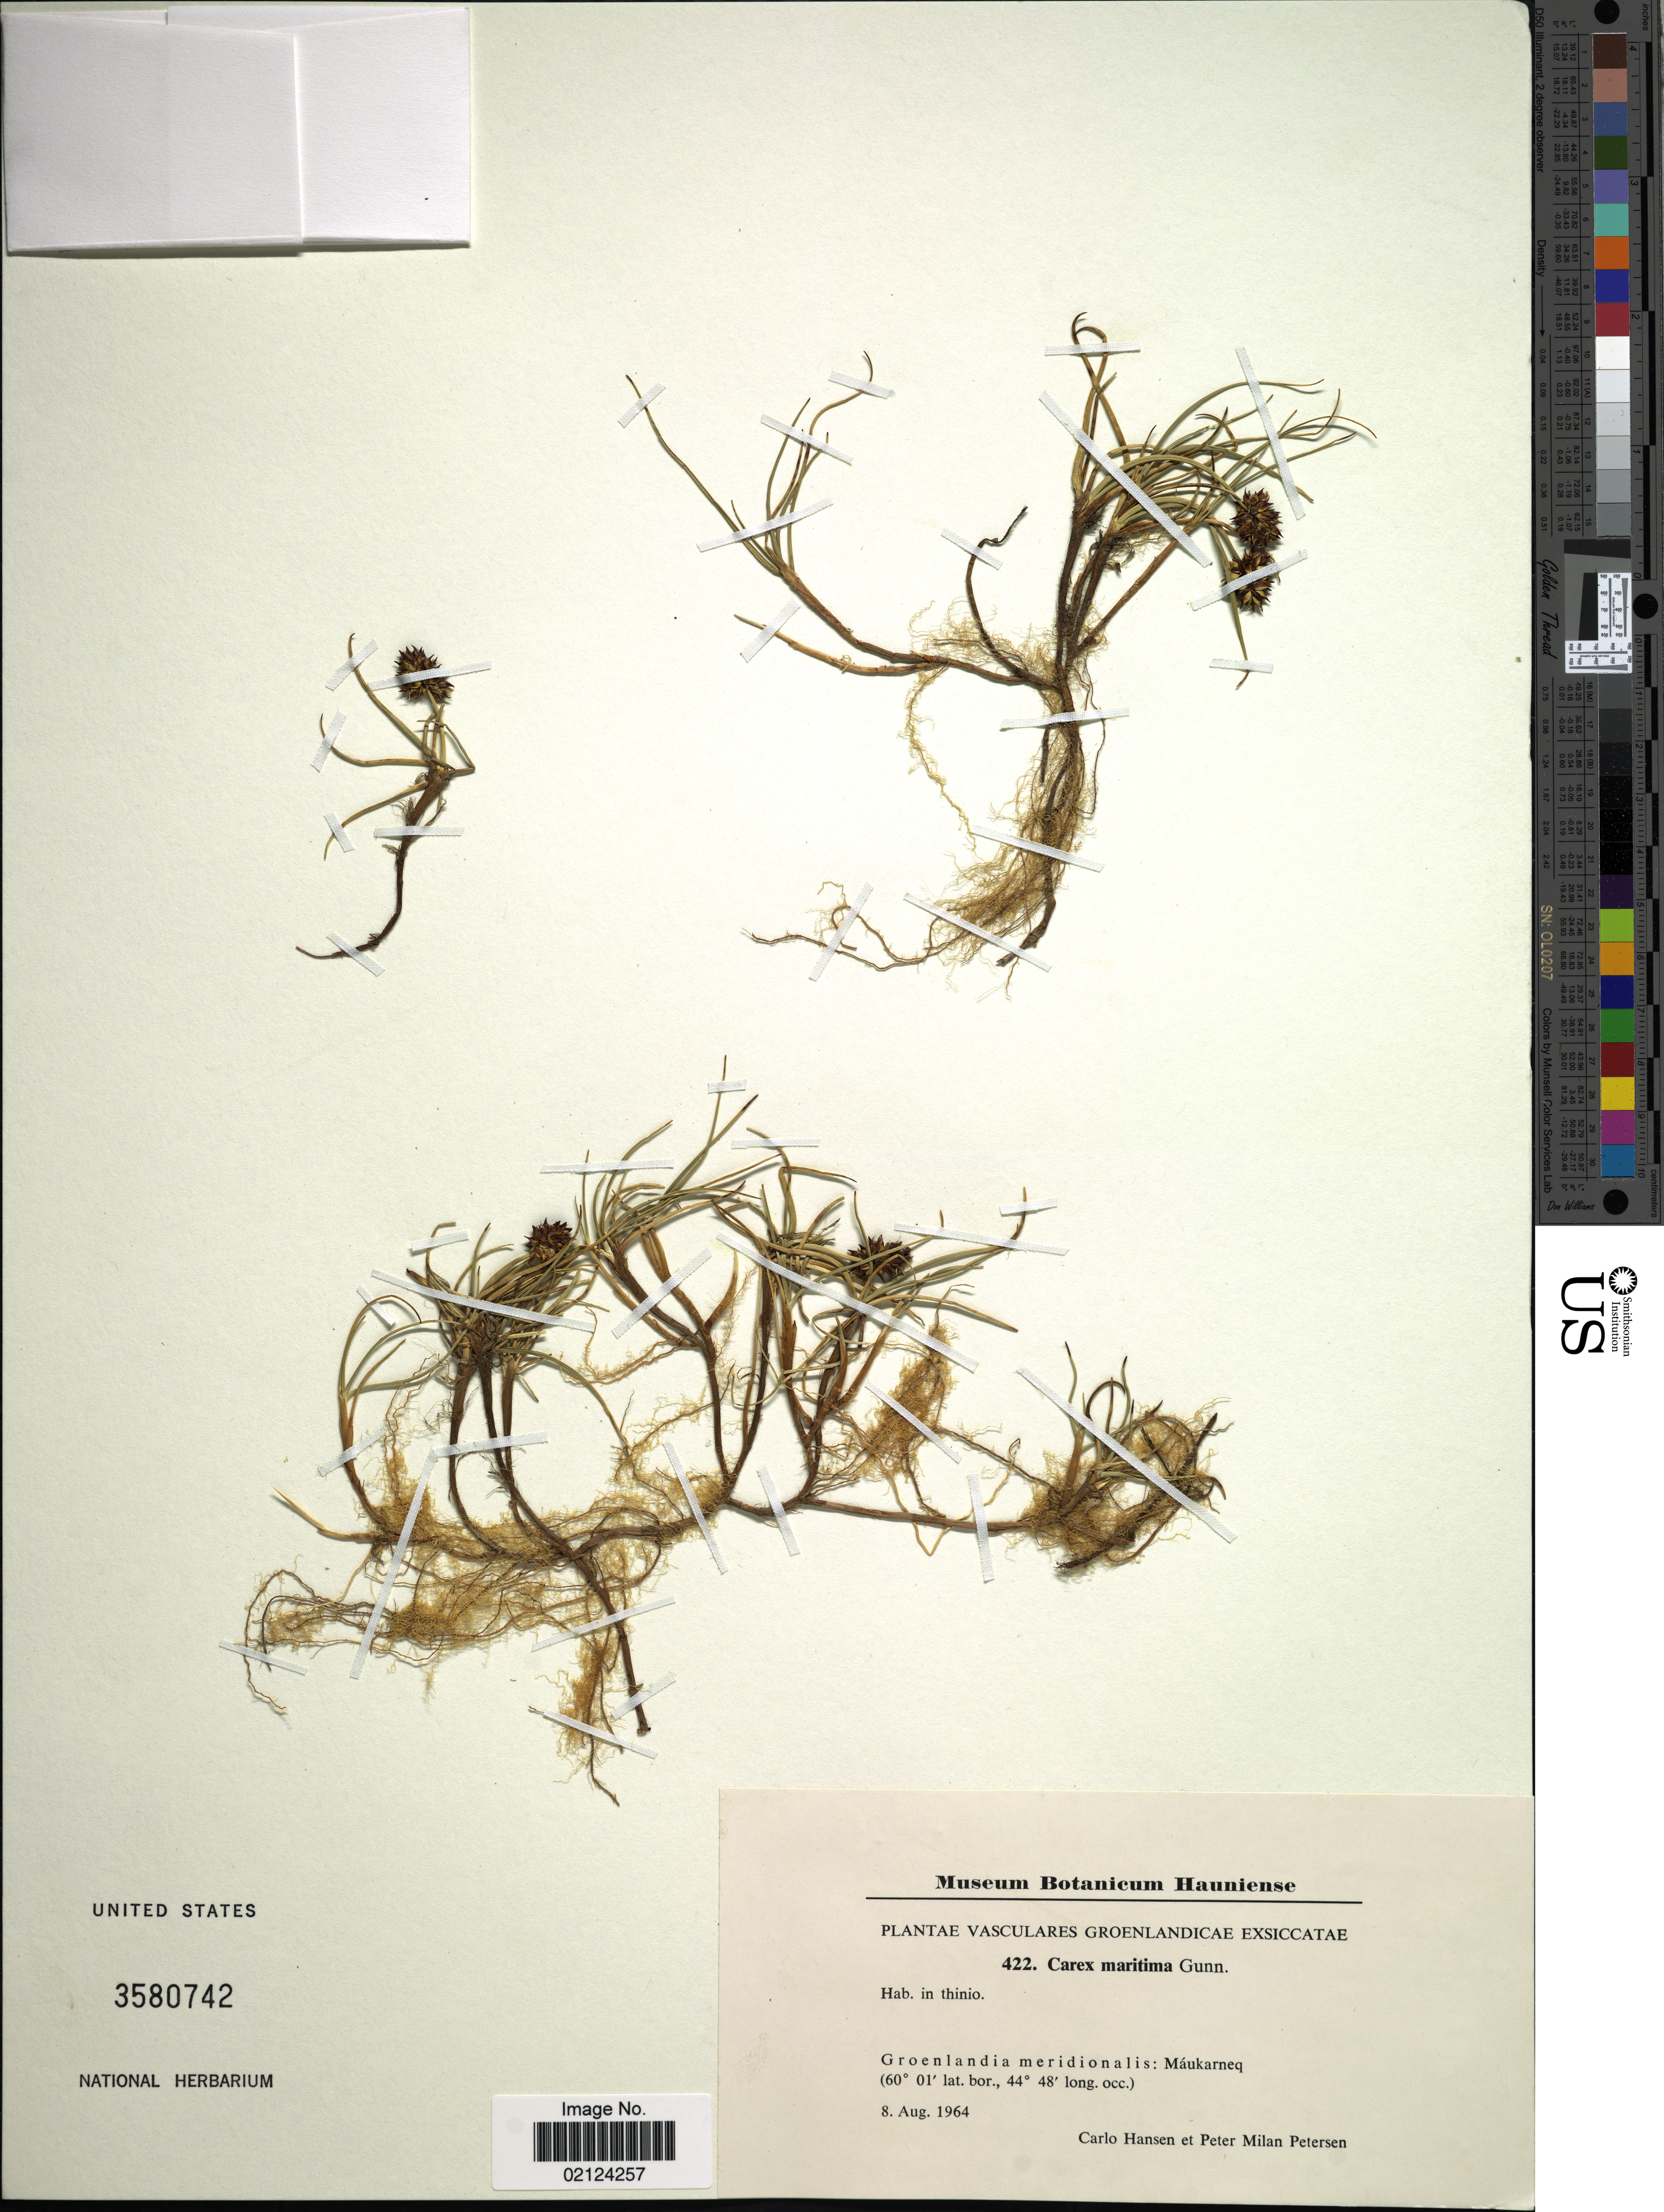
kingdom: Plantae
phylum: Tracheophyta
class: Liliopsida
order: Poales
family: Cyperaceae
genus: Carex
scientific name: Carex maritima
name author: Gunnerus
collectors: C. Hansen & P. Petersen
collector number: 422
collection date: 1964-08-08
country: Greenland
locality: Groenlandia meridionalis: Maukarneq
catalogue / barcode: US 3580742